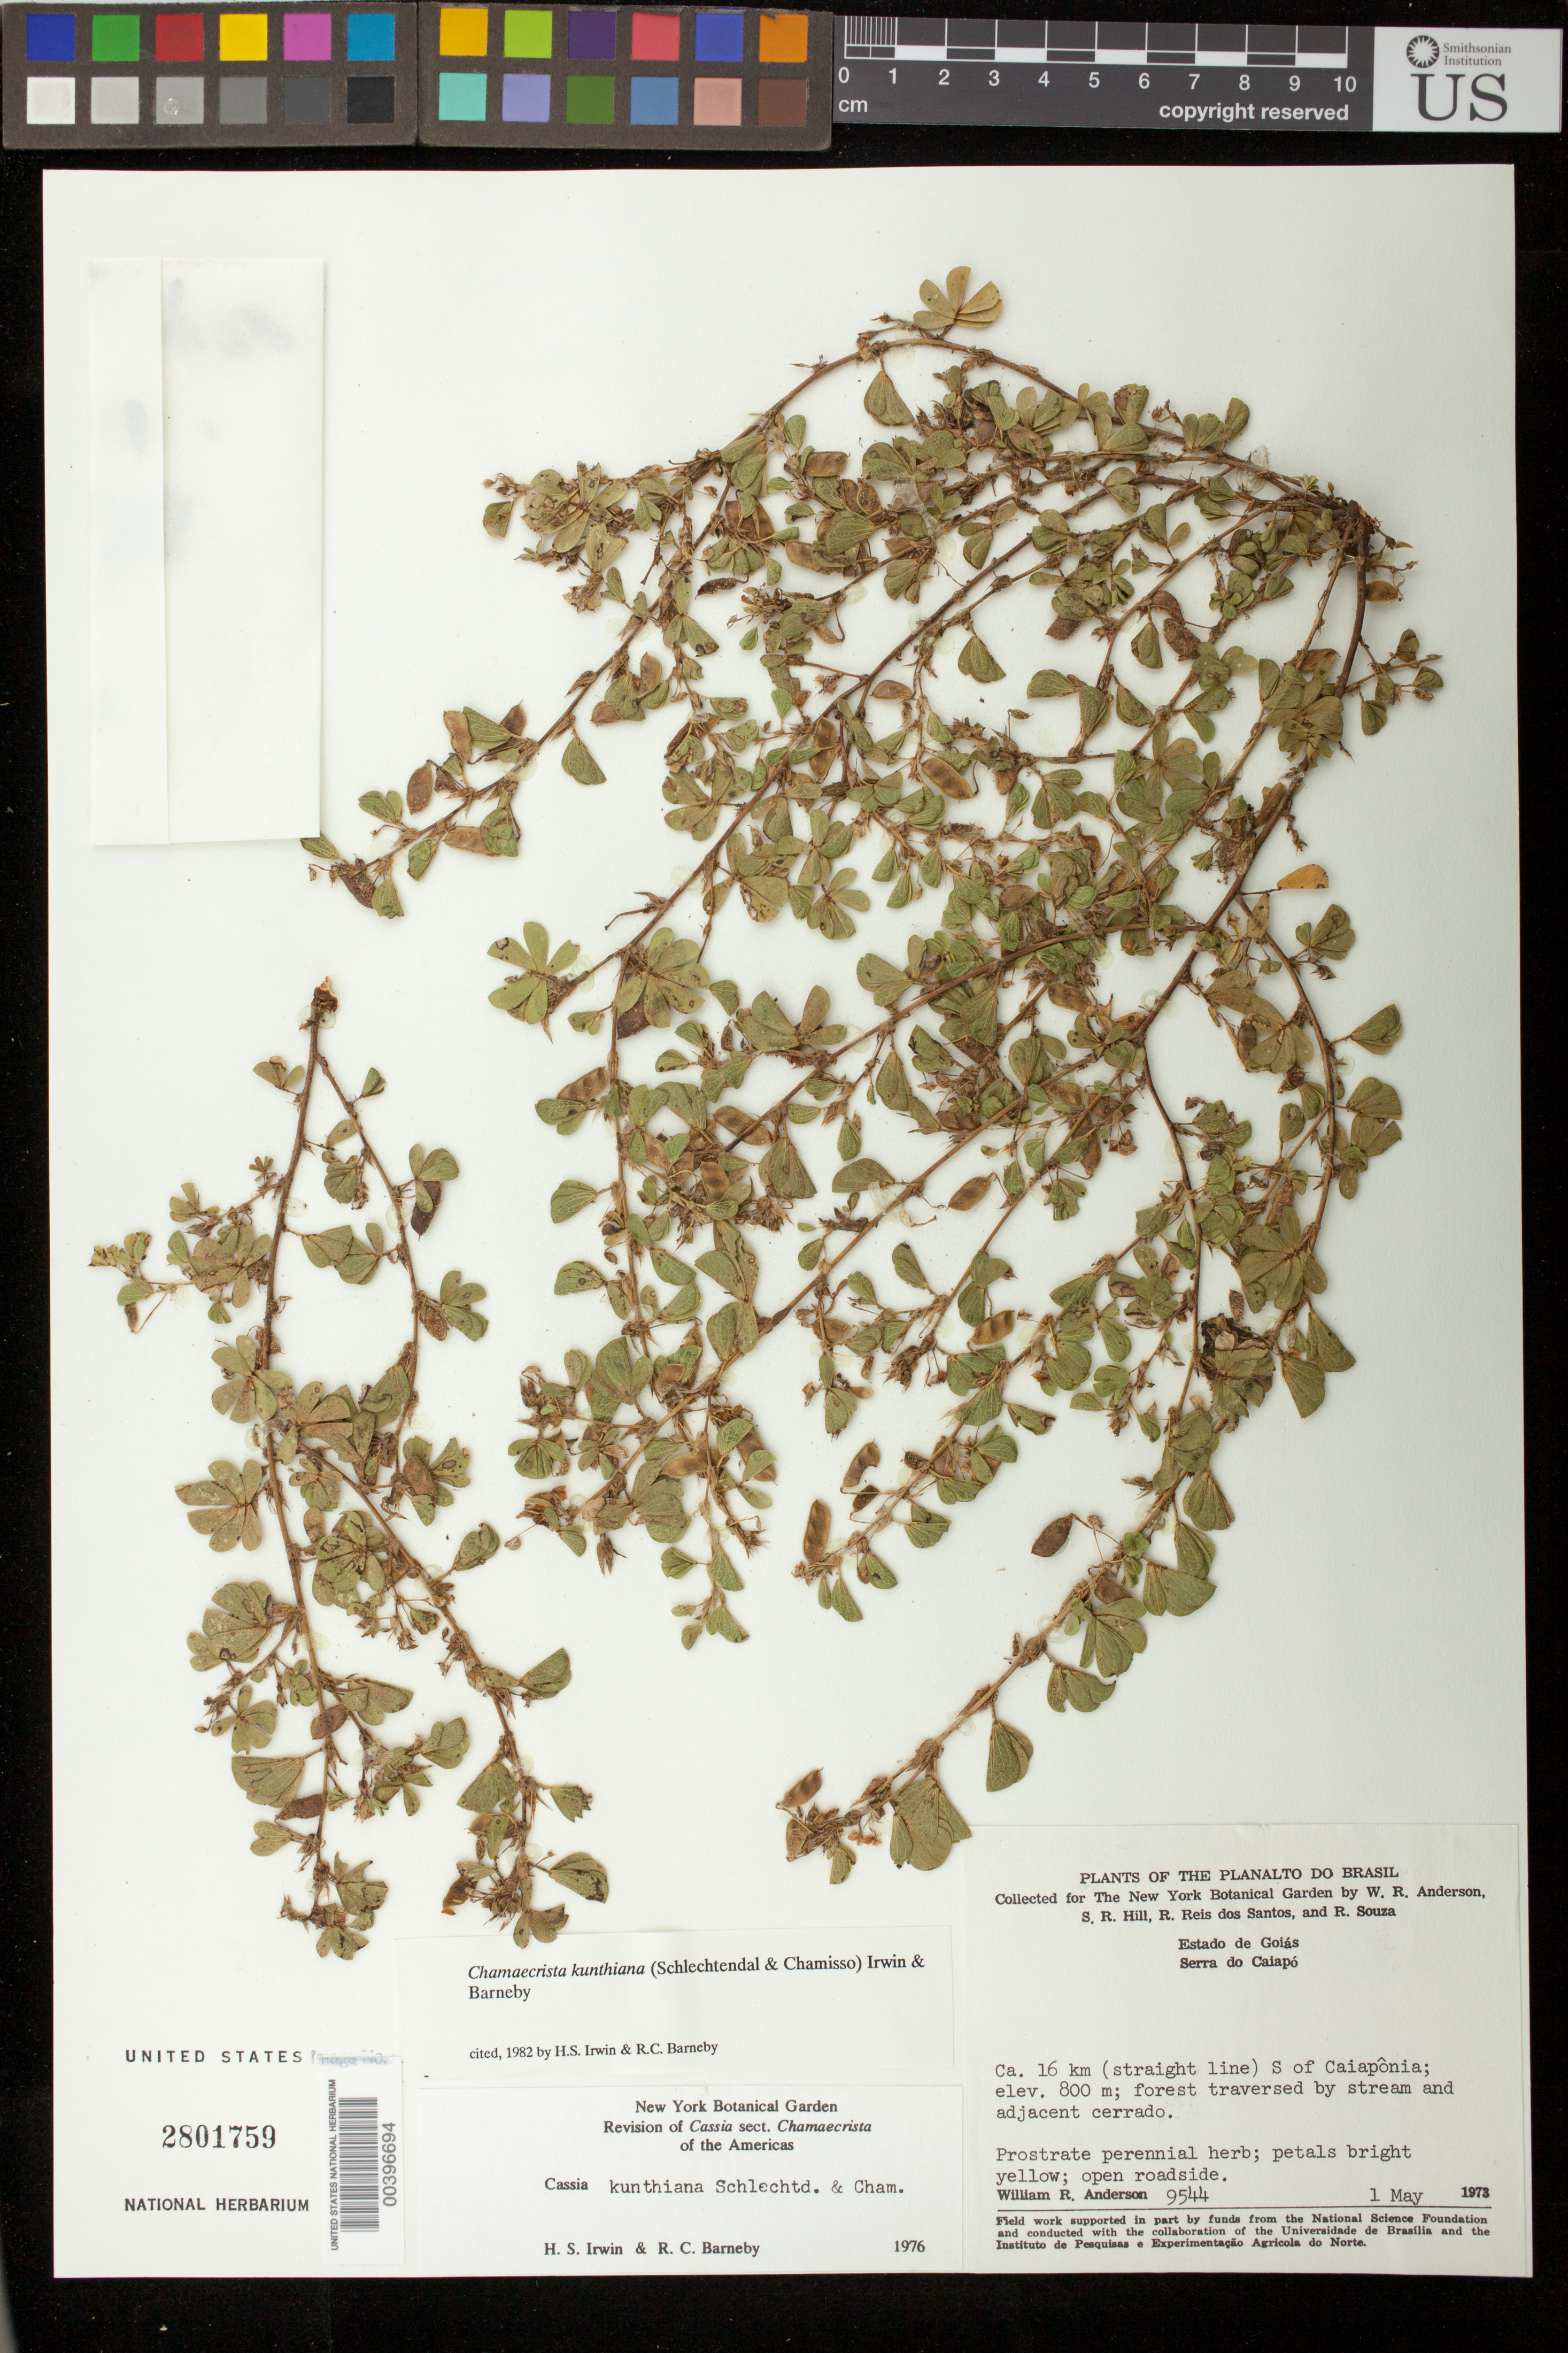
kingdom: Plantae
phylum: Tracheophyta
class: Magnoliopsida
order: Fabales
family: Fabaceae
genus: Chamaecrista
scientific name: Chamaecrista kunthiana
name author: (Schltdl. & Cham.) H.S. Irwin & Barneby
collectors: W. R. Anderson, S. R. Hill, R. G. P. Santos & R. Souza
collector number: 9544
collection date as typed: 01 May 1973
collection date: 1973-05-01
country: Brazil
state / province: Goiás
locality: Planalto do Brasil, Serra do Caiapo; Ca. 16 km (straight line) S of Caiaponia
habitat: Forest traversed by stream and adjacent cerrado; open roadside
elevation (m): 800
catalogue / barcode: US 2801759